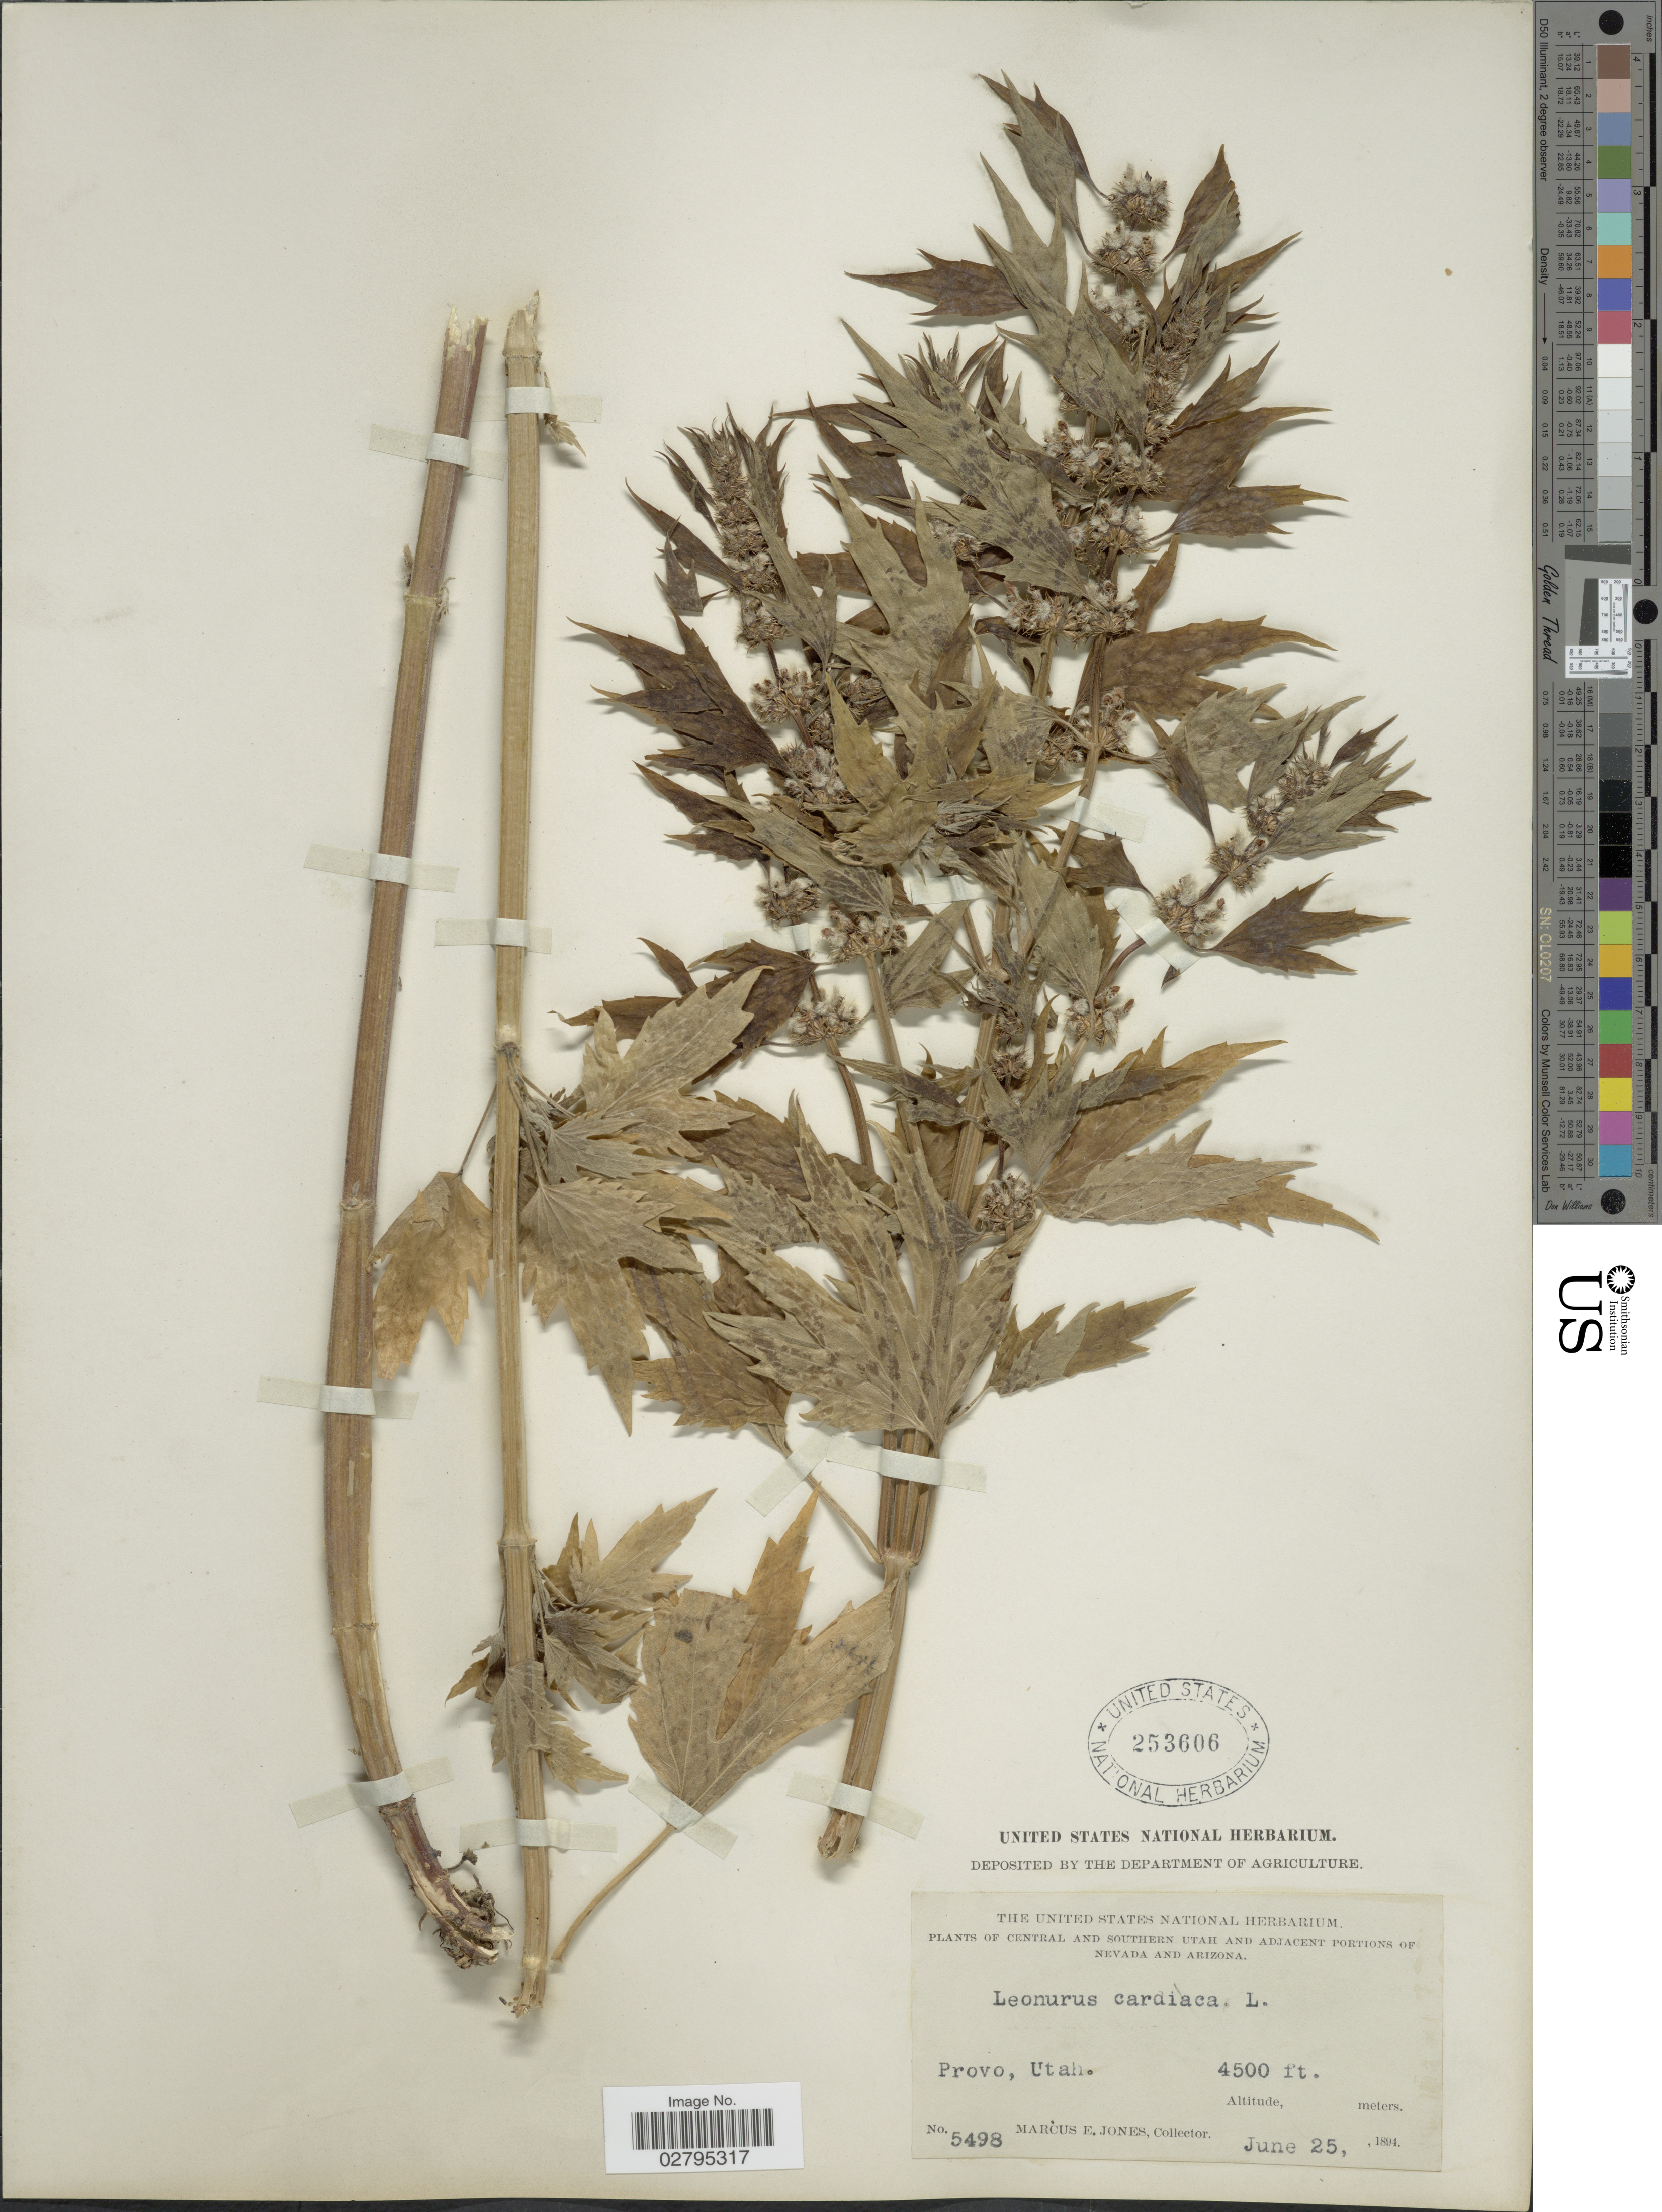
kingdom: Plantae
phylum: Tracheophyta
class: Magnoliopsida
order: Lamiales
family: Lamiaceae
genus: Leonurus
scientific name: Leonurus cardiaca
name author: L.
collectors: M. E. Jones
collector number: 5498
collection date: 1894-06-25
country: United States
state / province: Utah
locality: Central and Southern Utah, Provo.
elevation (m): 1372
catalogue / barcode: US 253606